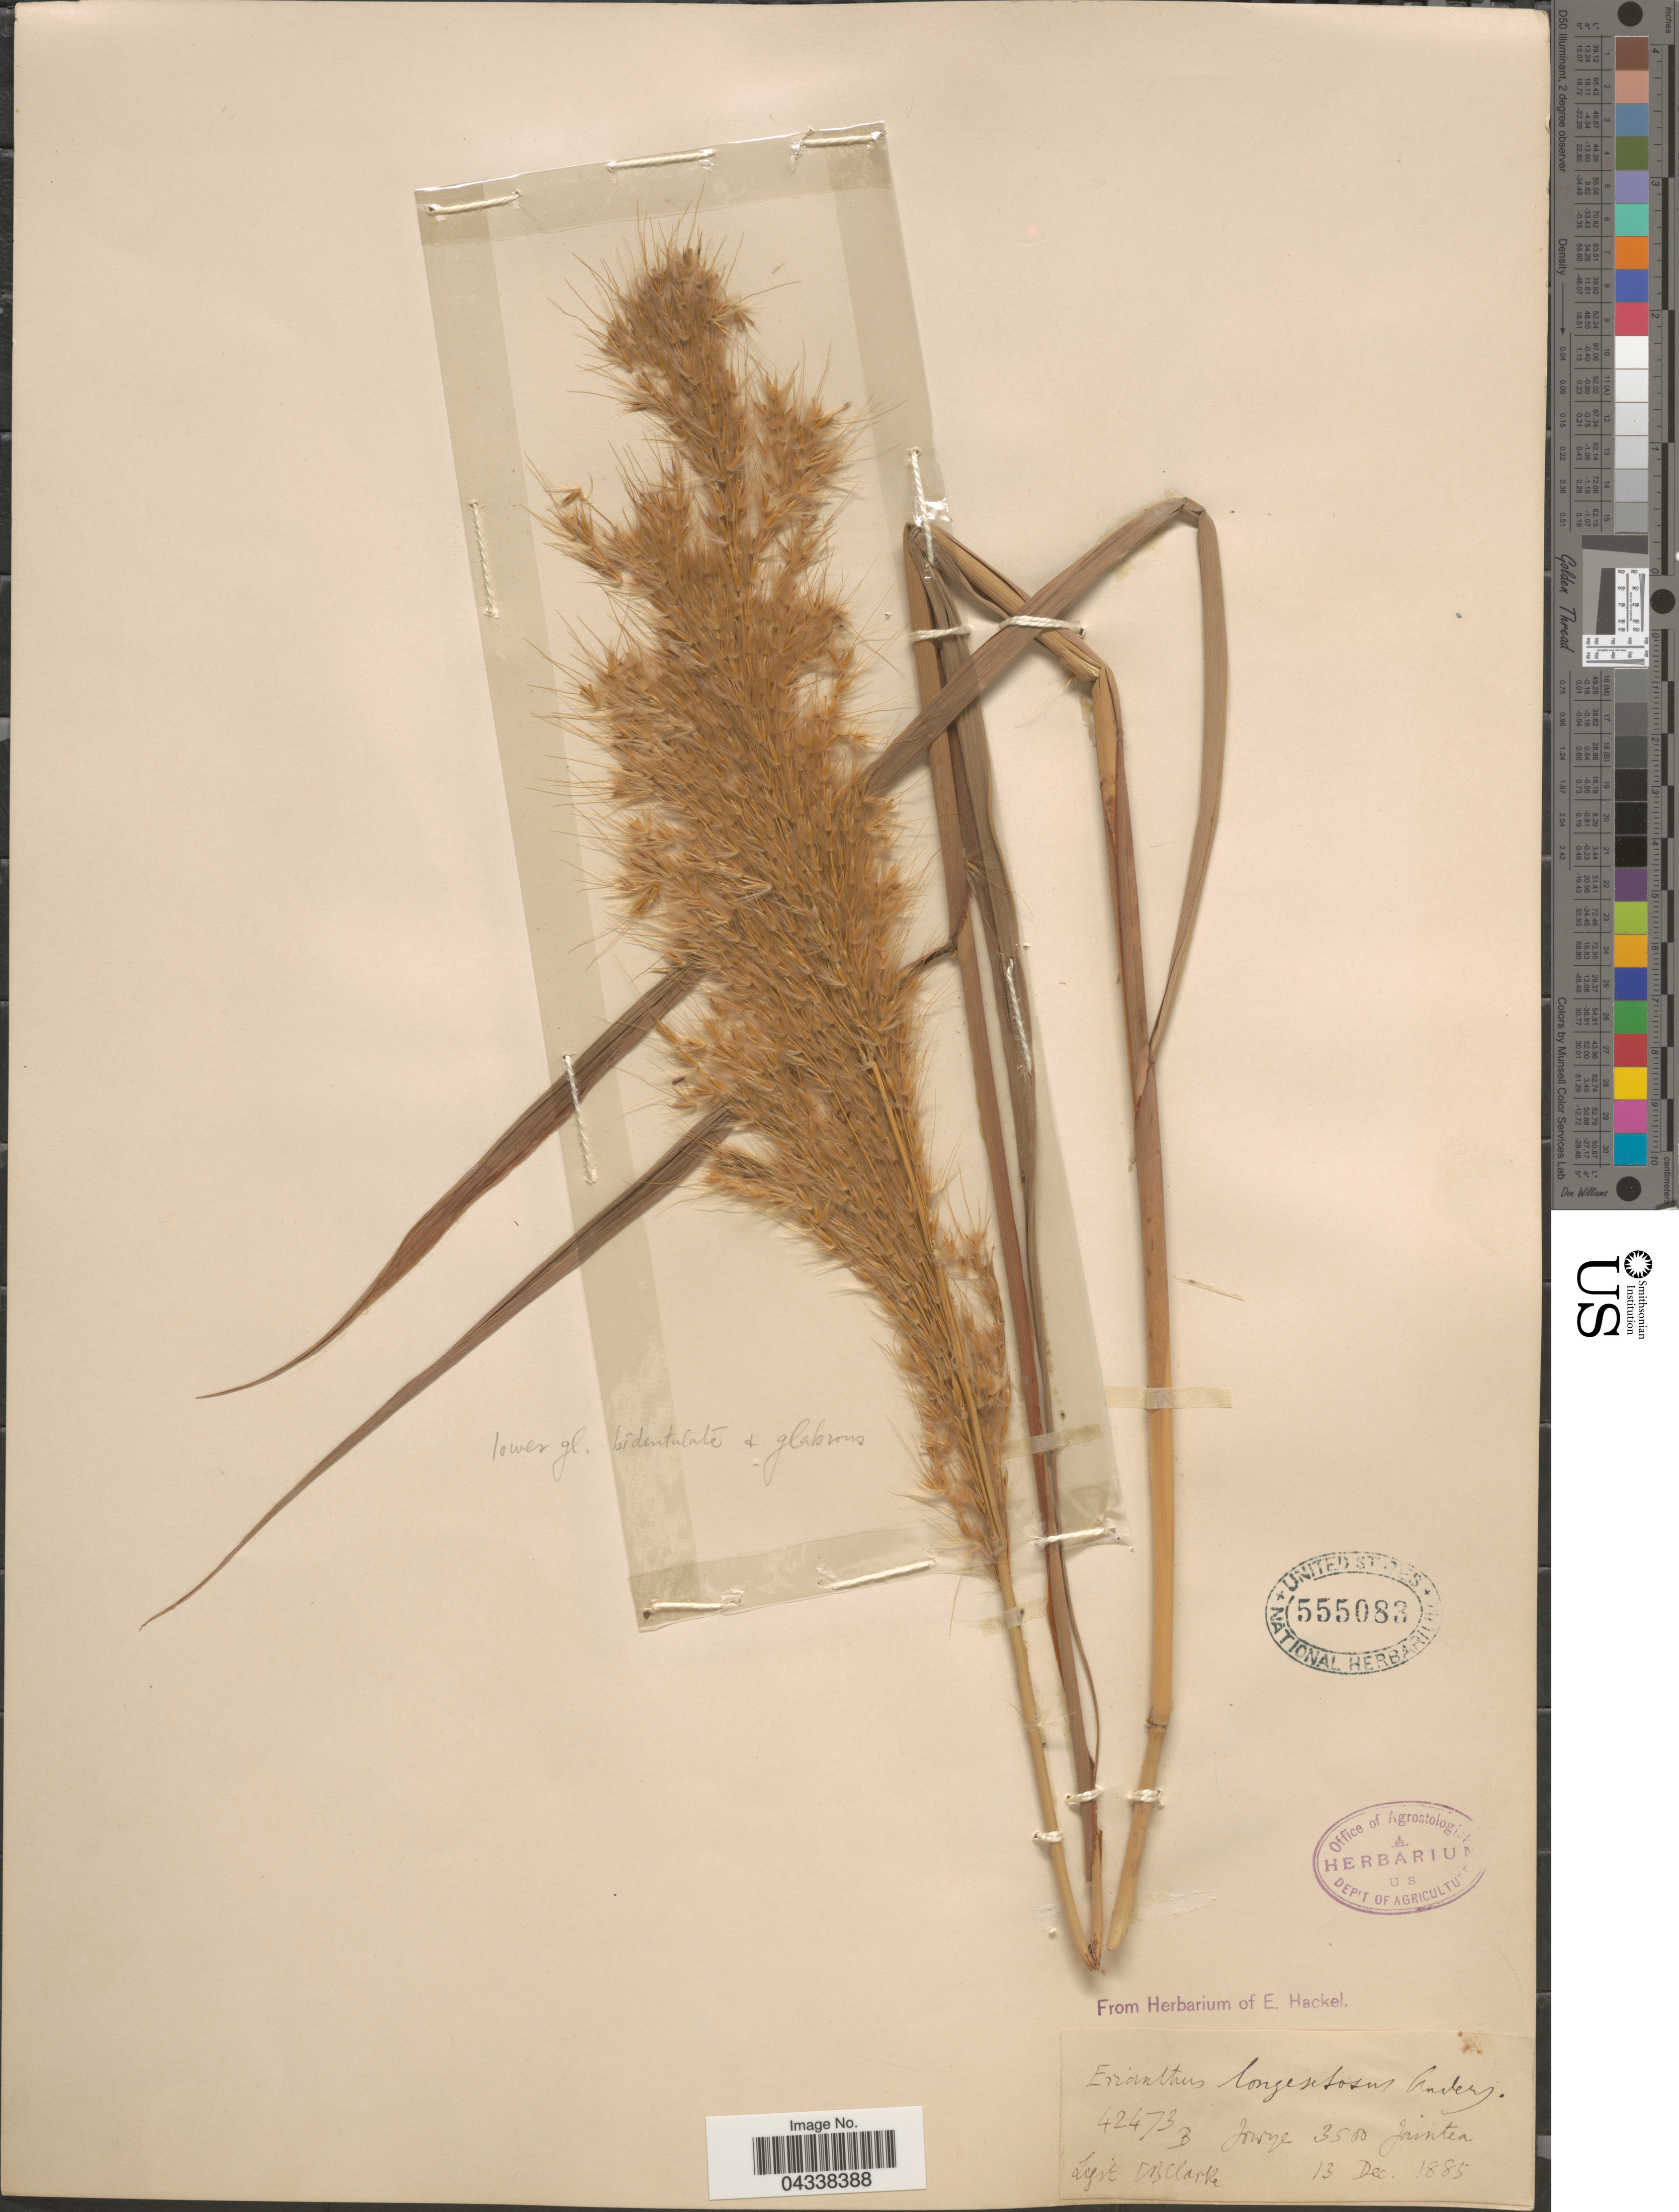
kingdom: Plantae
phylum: Tracheophyta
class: Liliopsida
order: Poales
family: Poaceae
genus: Saccharum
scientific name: Saccharum longisetosum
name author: V. Naray. ex Bor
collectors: C. B. Clarke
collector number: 42473B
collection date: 1885-12-13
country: India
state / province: Meghalaya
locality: Jowye. Jaintea.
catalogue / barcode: US 555083